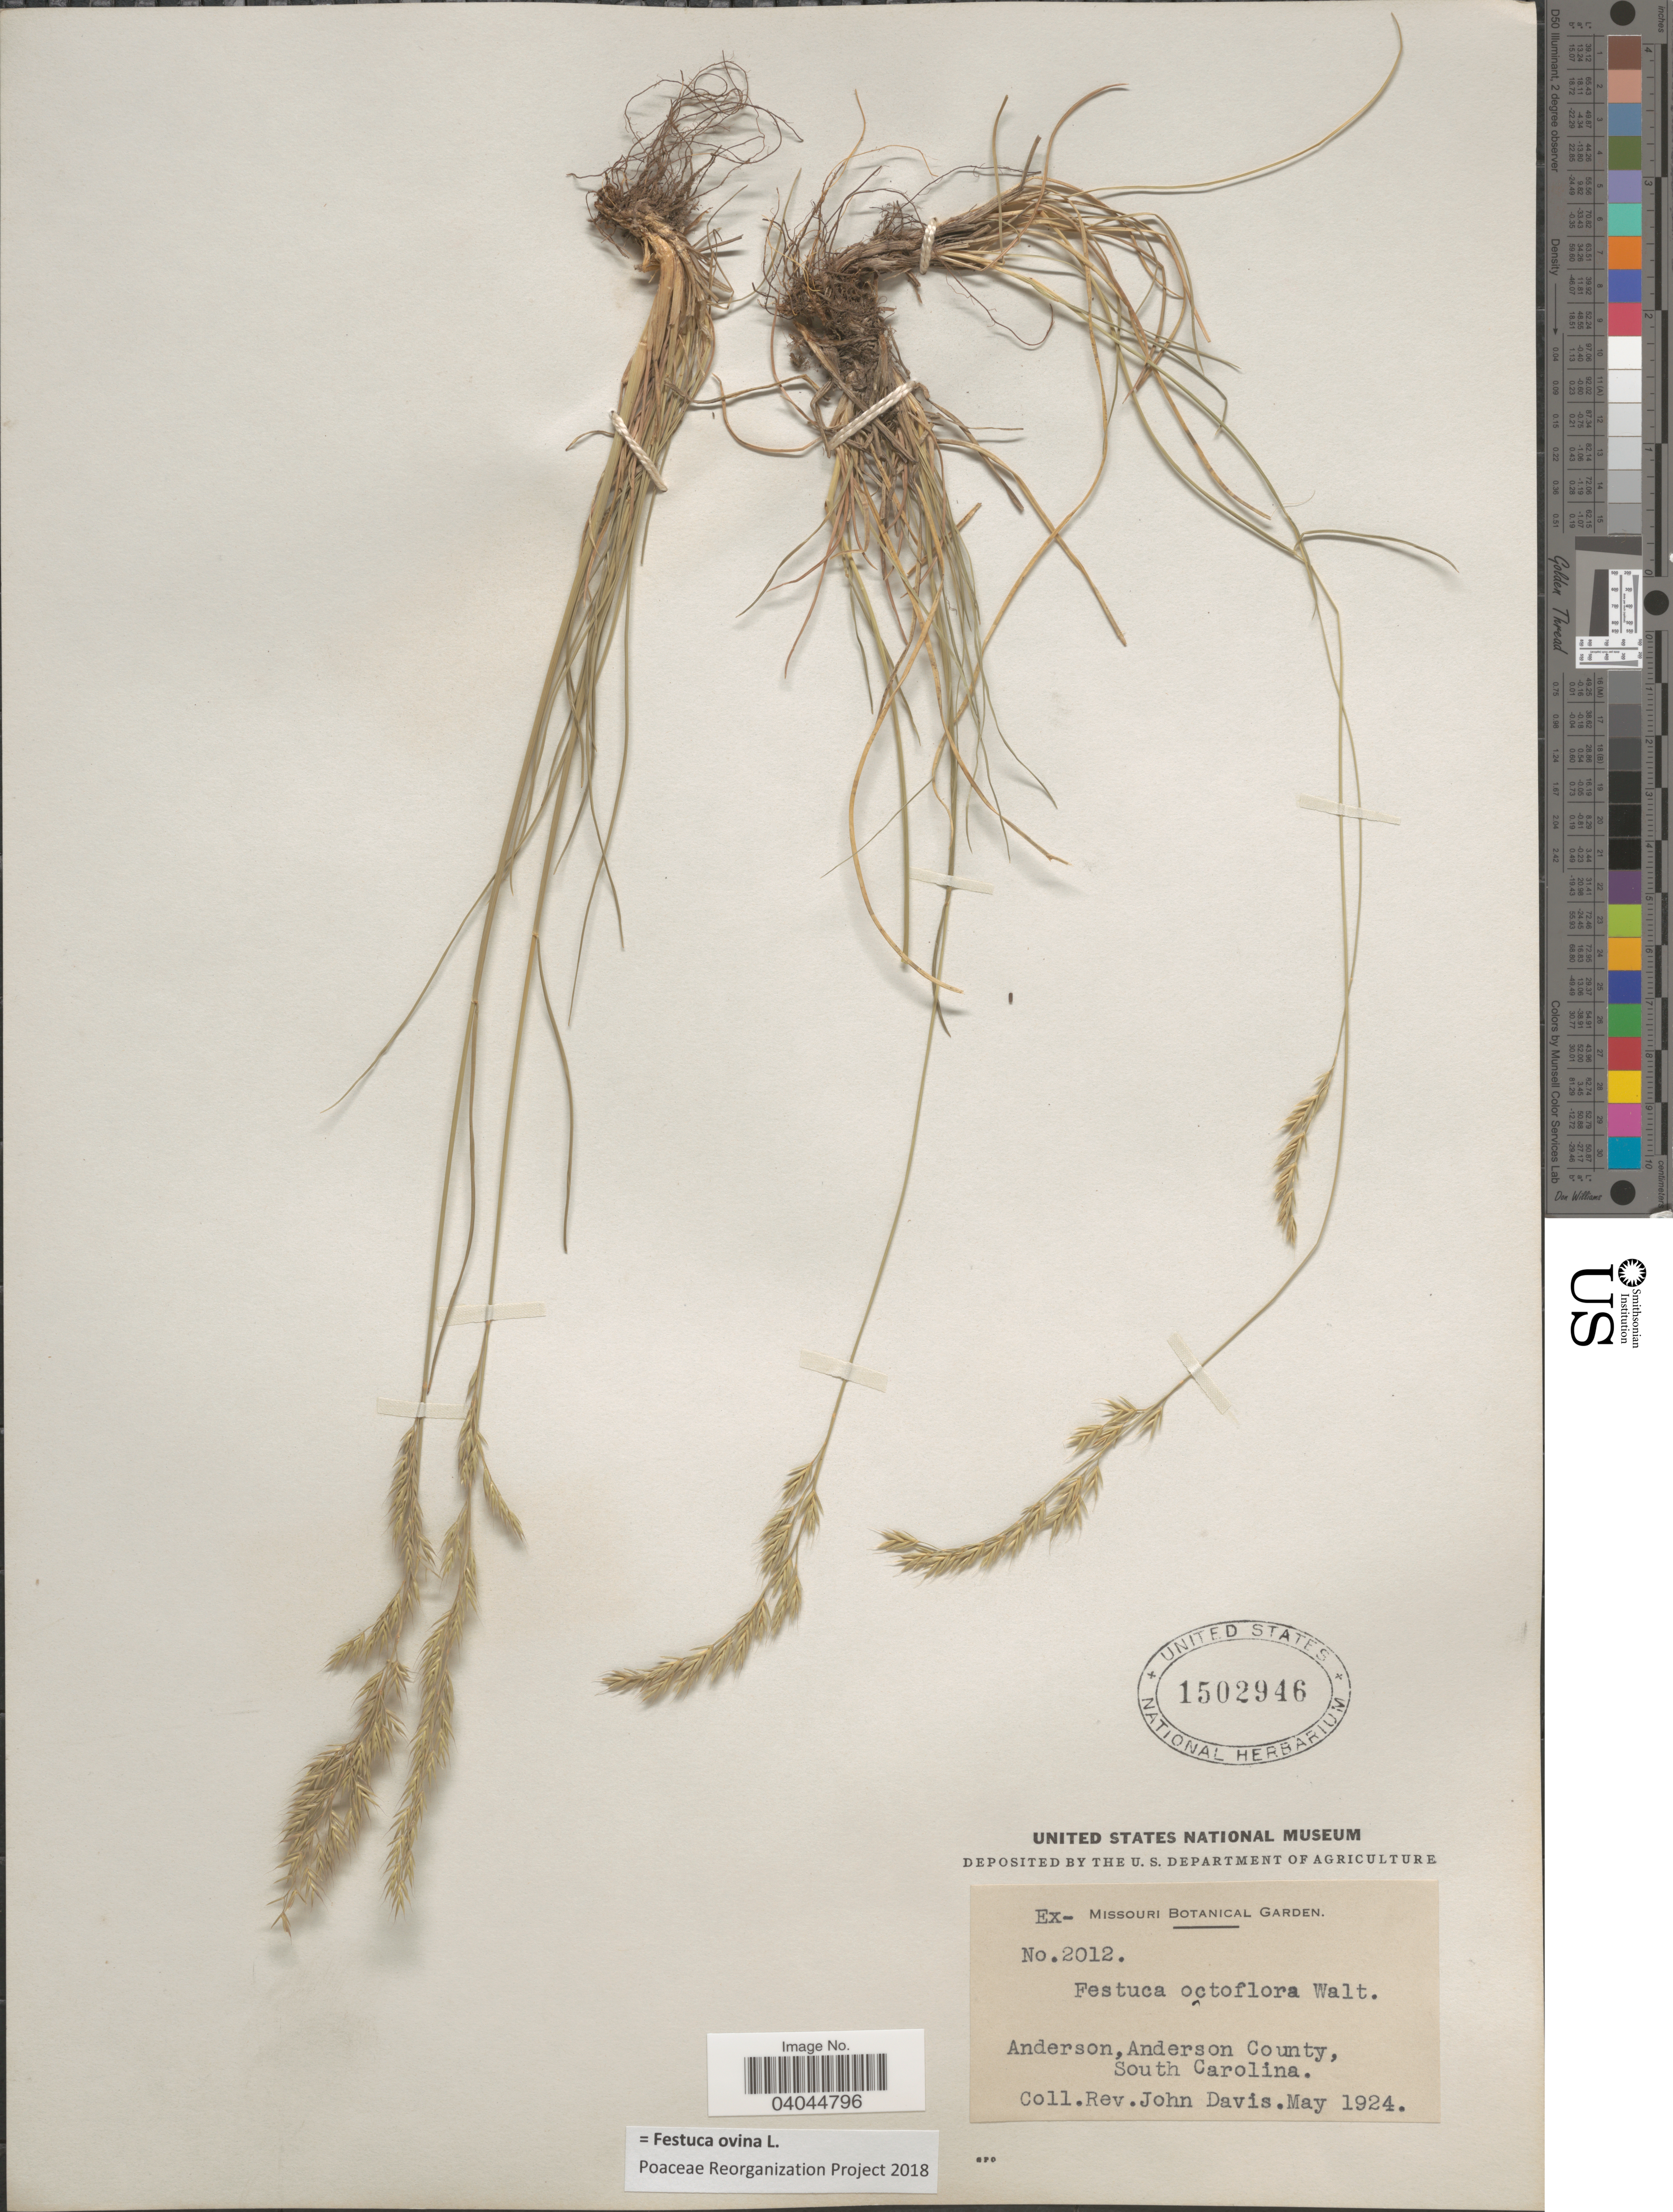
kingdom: Plantae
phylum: Tracheophyta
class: Liliopsida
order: Poales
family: Poaceae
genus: Festuca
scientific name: Festuca ovina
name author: L.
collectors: J. Davis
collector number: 2012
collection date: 1924-05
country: United States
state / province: South Carolina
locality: Anderson, Anderson County.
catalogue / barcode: US 1502946